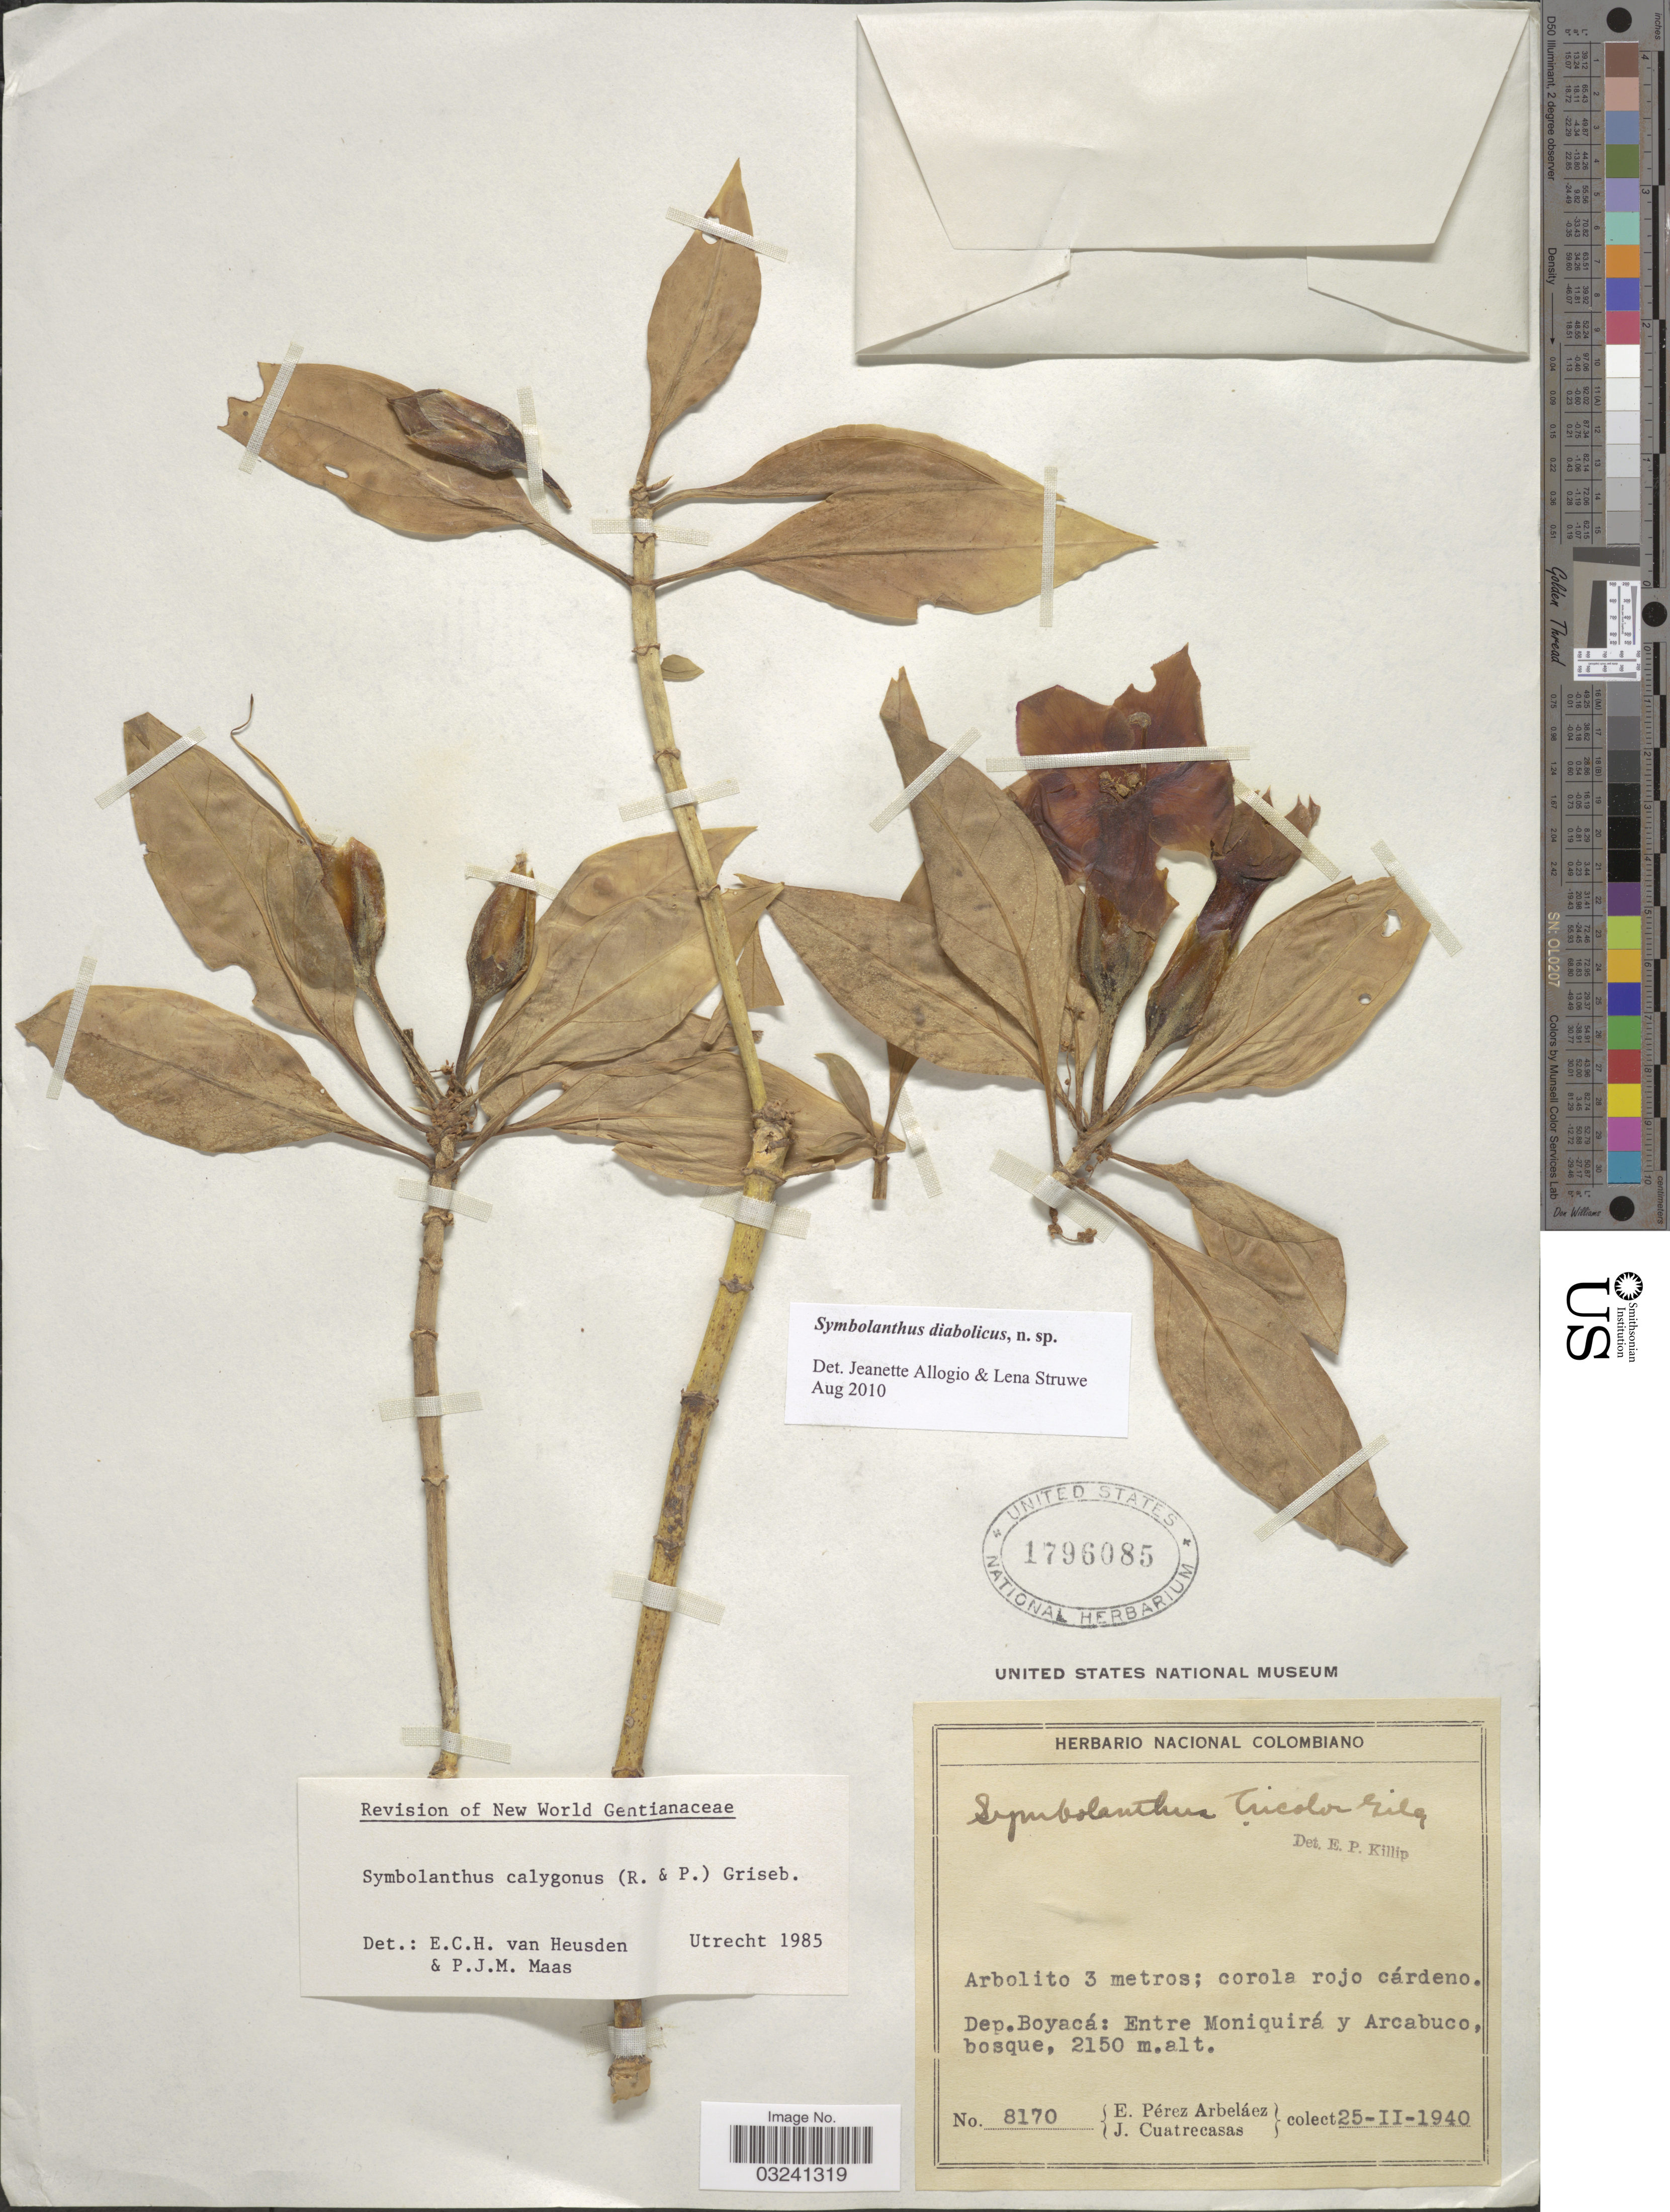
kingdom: Plantae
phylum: Tracheophyta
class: Magnoliopsida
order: Gentianales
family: Gentianaceae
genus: Symbolanthus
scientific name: Symbolanthus diobolicus sp. nov. ined.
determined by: Allogio, J.; Struwe, L.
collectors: E. Pérez Arbeláez & J. Cuatrecasas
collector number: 8170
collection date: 1940-02-25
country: Colombia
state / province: Boyacá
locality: Entre Moniquirá y Arcabuco.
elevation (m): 2150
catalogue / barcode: US 1796085